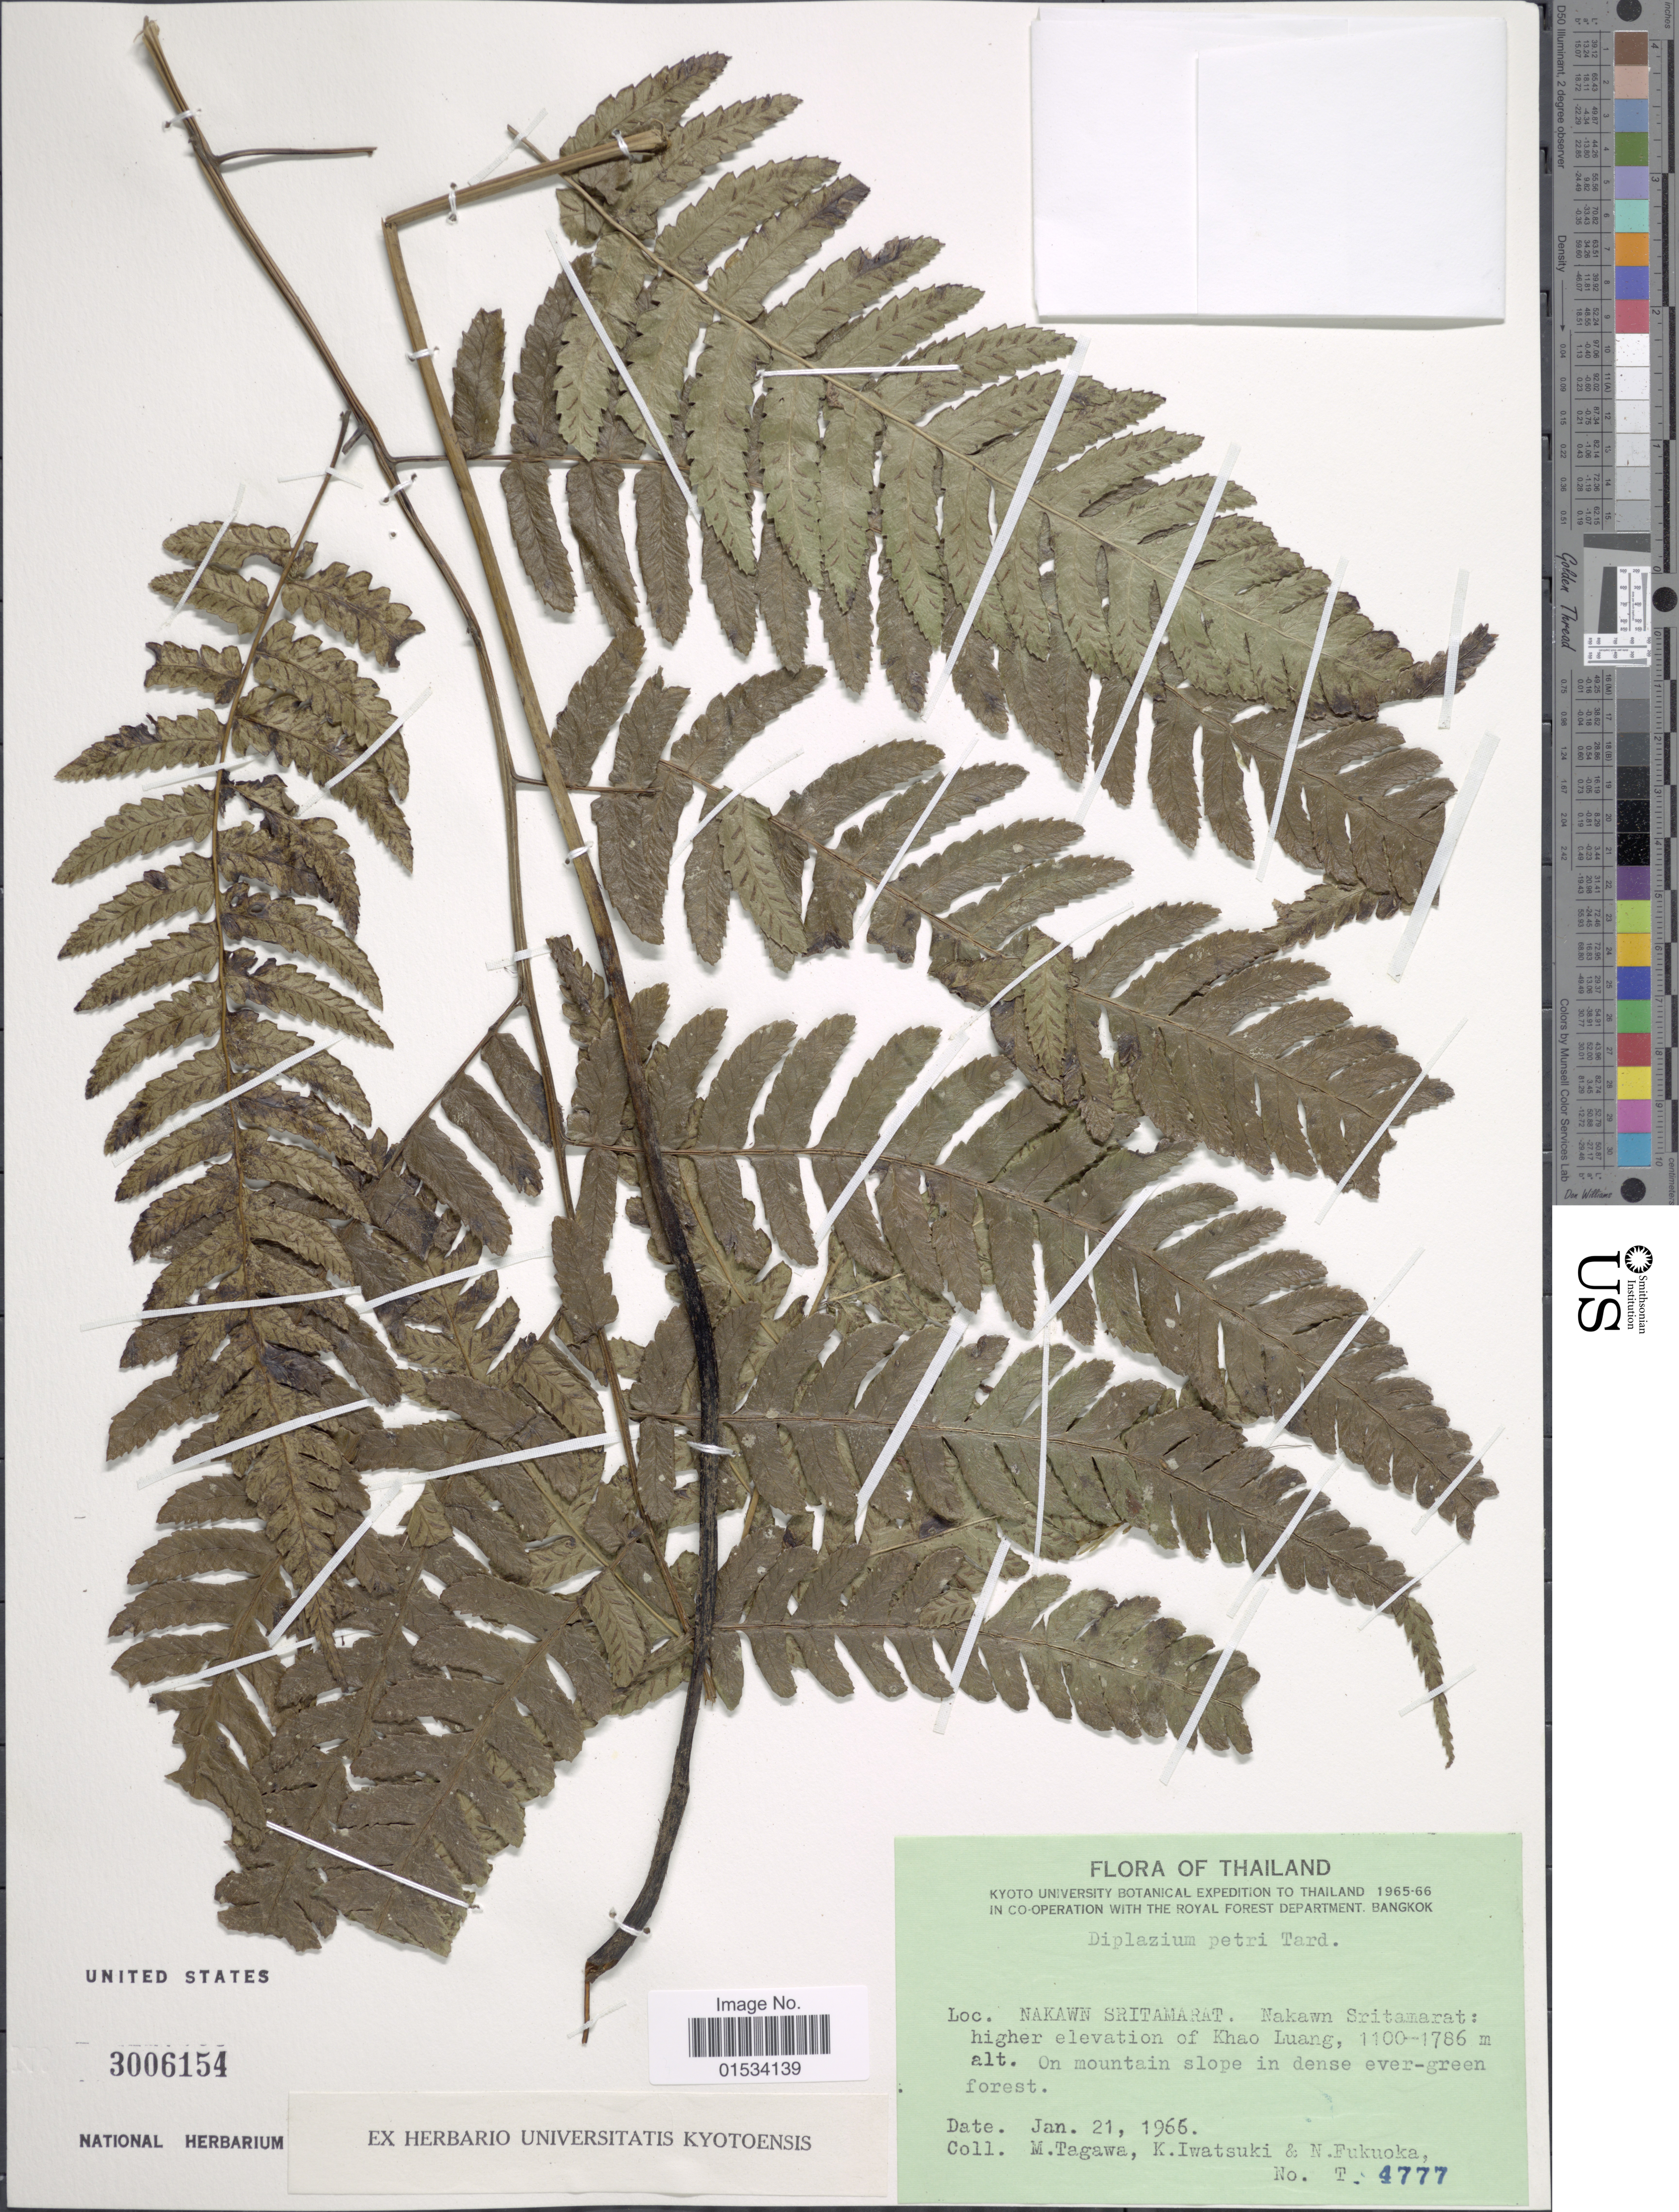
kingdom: Plantae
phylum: Tracheophyta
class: Polypodiopsida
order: Polypodiales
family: Athyriaceae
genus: Diplazium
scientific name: Diplazium petri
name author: Tardieu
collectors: M. Tagawa, K. Iwatsuki & N. Fukuoka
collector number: T 4777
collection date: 1966-01-21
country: Thailand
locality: Nakwan Sritamarat: Khao Luang, On mountain slope in dense ever-green forest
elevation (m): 1100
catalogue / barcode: US 3006154